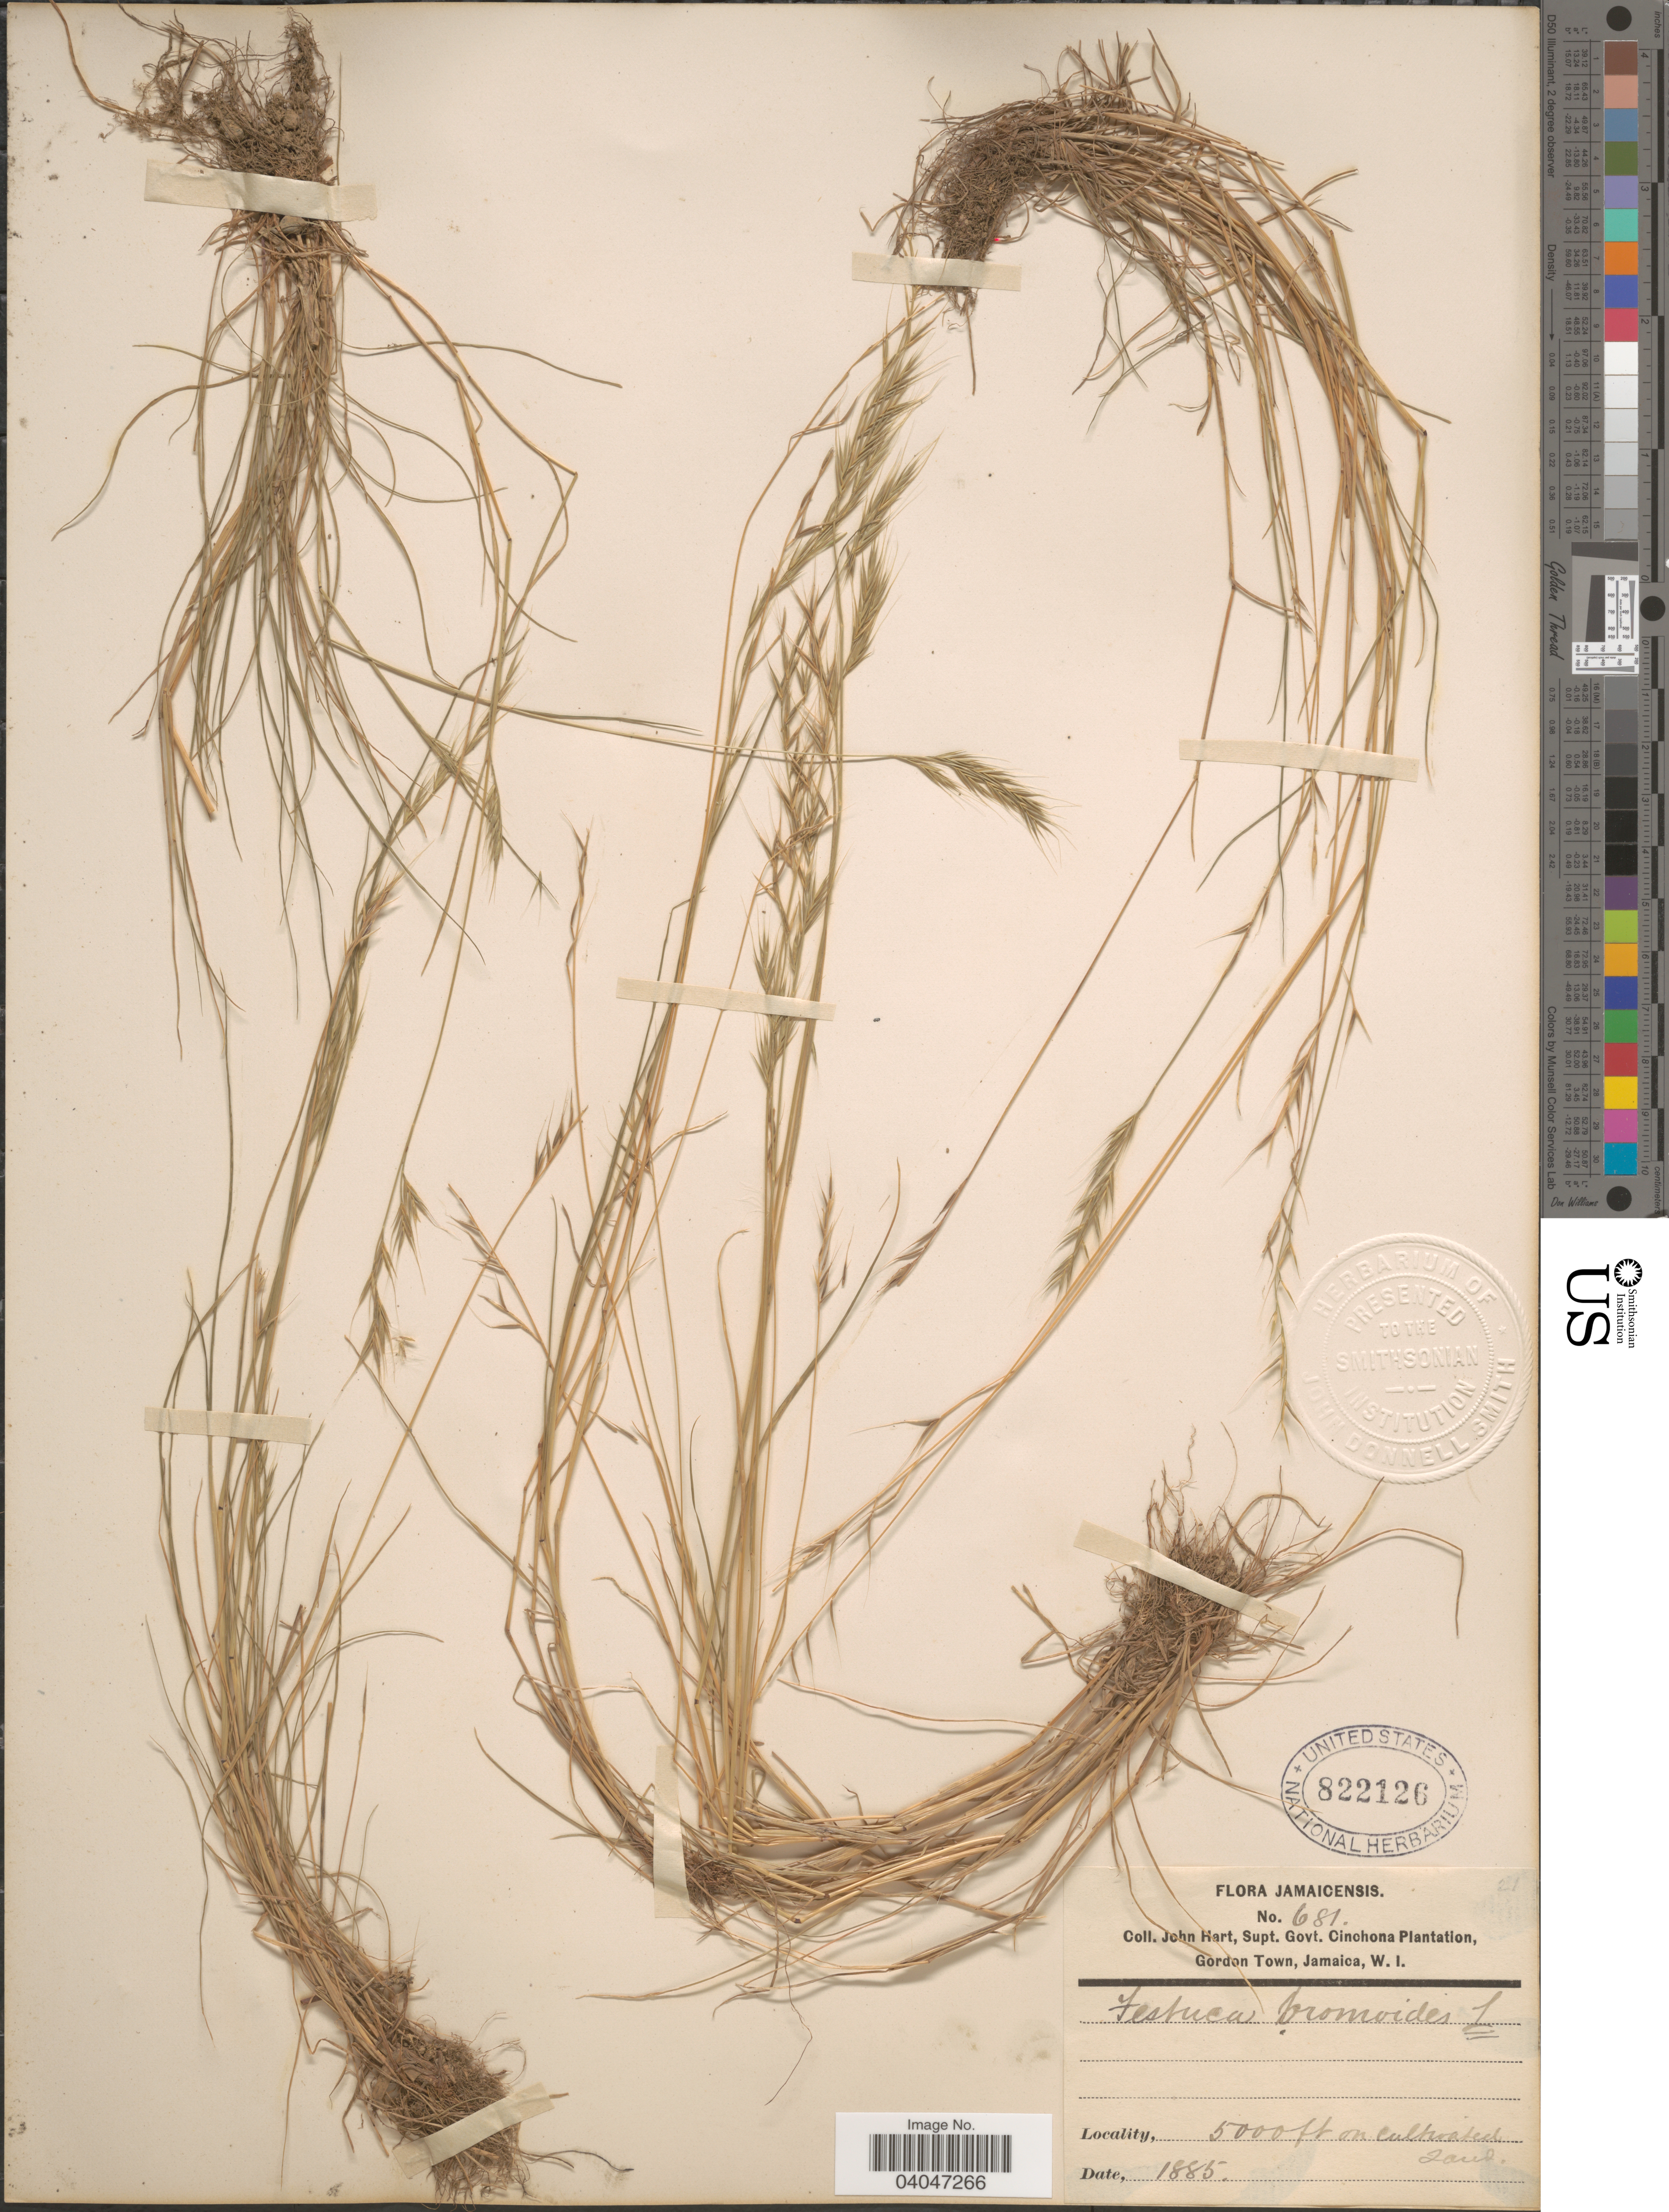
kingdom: Plantae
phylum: Tracheophyta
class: Liliopsida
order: Poales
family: Poaceae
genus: Festuca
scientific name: Festuca bromoides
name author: L.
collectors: J. Hart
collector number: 681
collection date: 1885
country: Jamaica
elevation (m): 1524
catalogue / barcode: US 822126